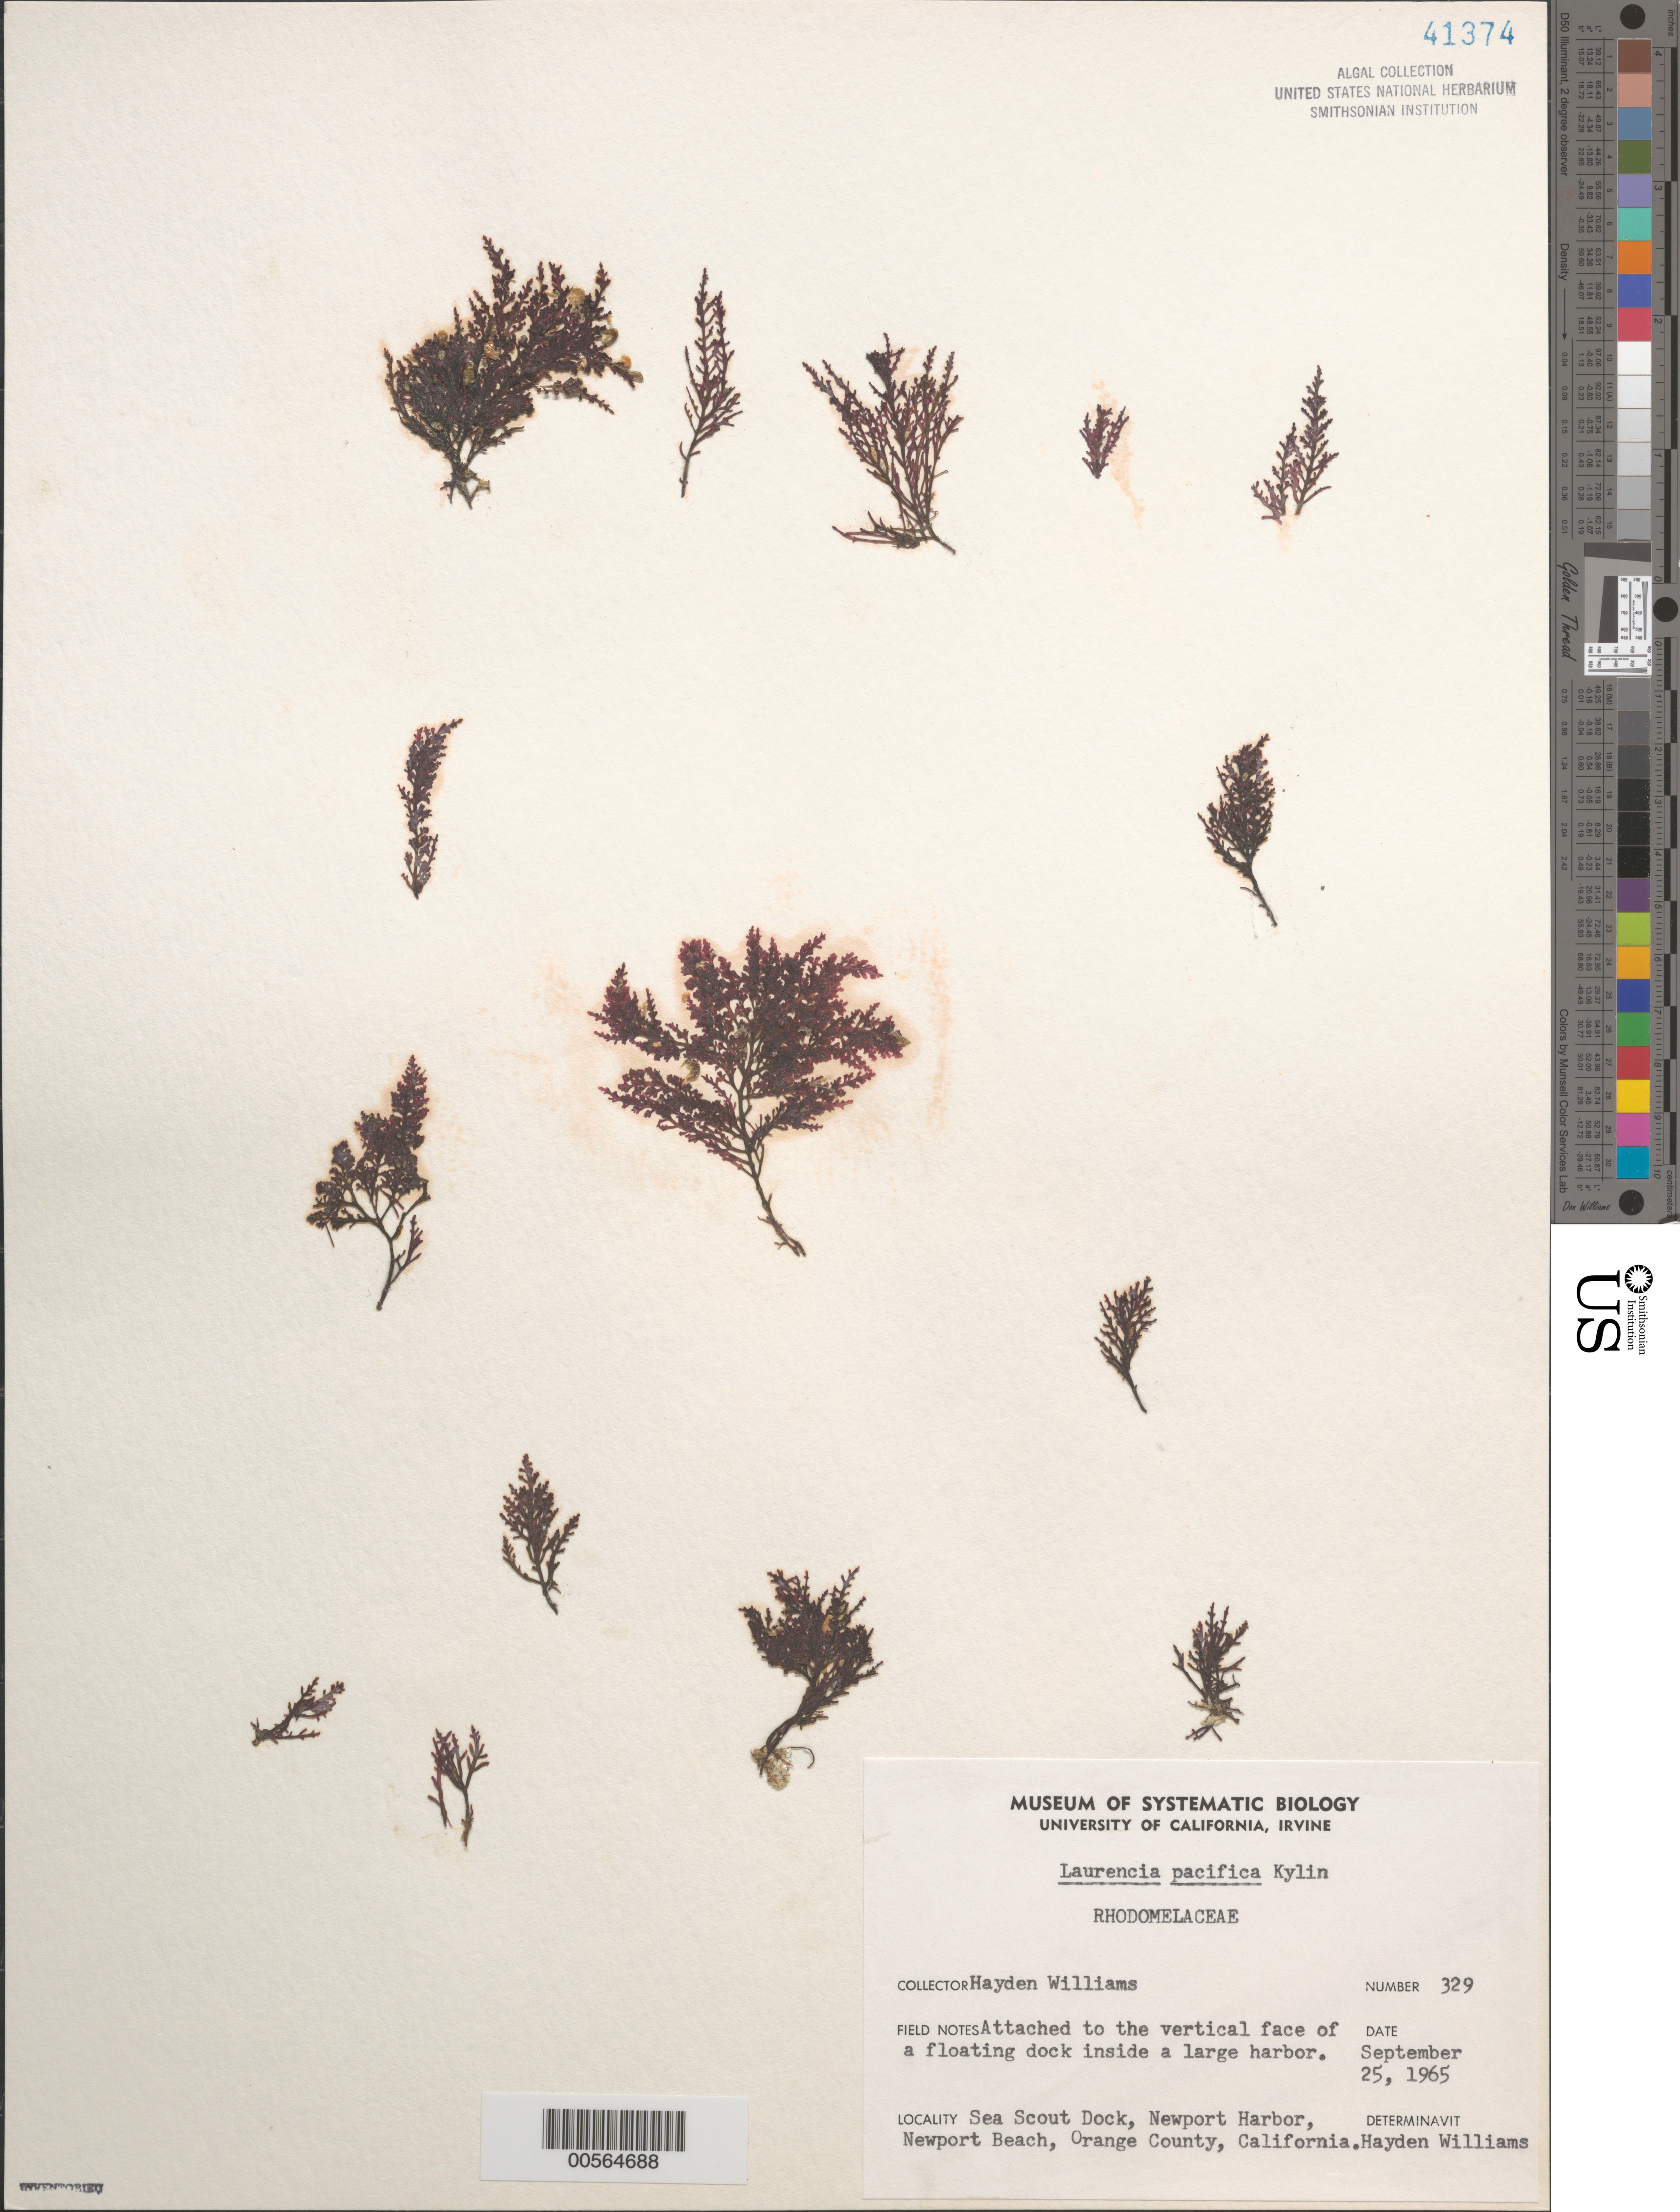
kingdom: Plantae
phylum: Rhodophyta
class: Florideophyceae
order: Ceramiales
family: Rhodomelaceae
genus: Laurencia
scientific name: Laurencia pacifica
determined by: Williams, H. R.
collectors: H. R. Williams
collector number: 329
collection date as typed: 25 Sep 1965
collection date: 1965-09-25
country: United States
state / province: California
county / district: Orange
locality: Sea Scout Dock, Newport Harbor, Newport Beach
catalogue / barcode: US 41374